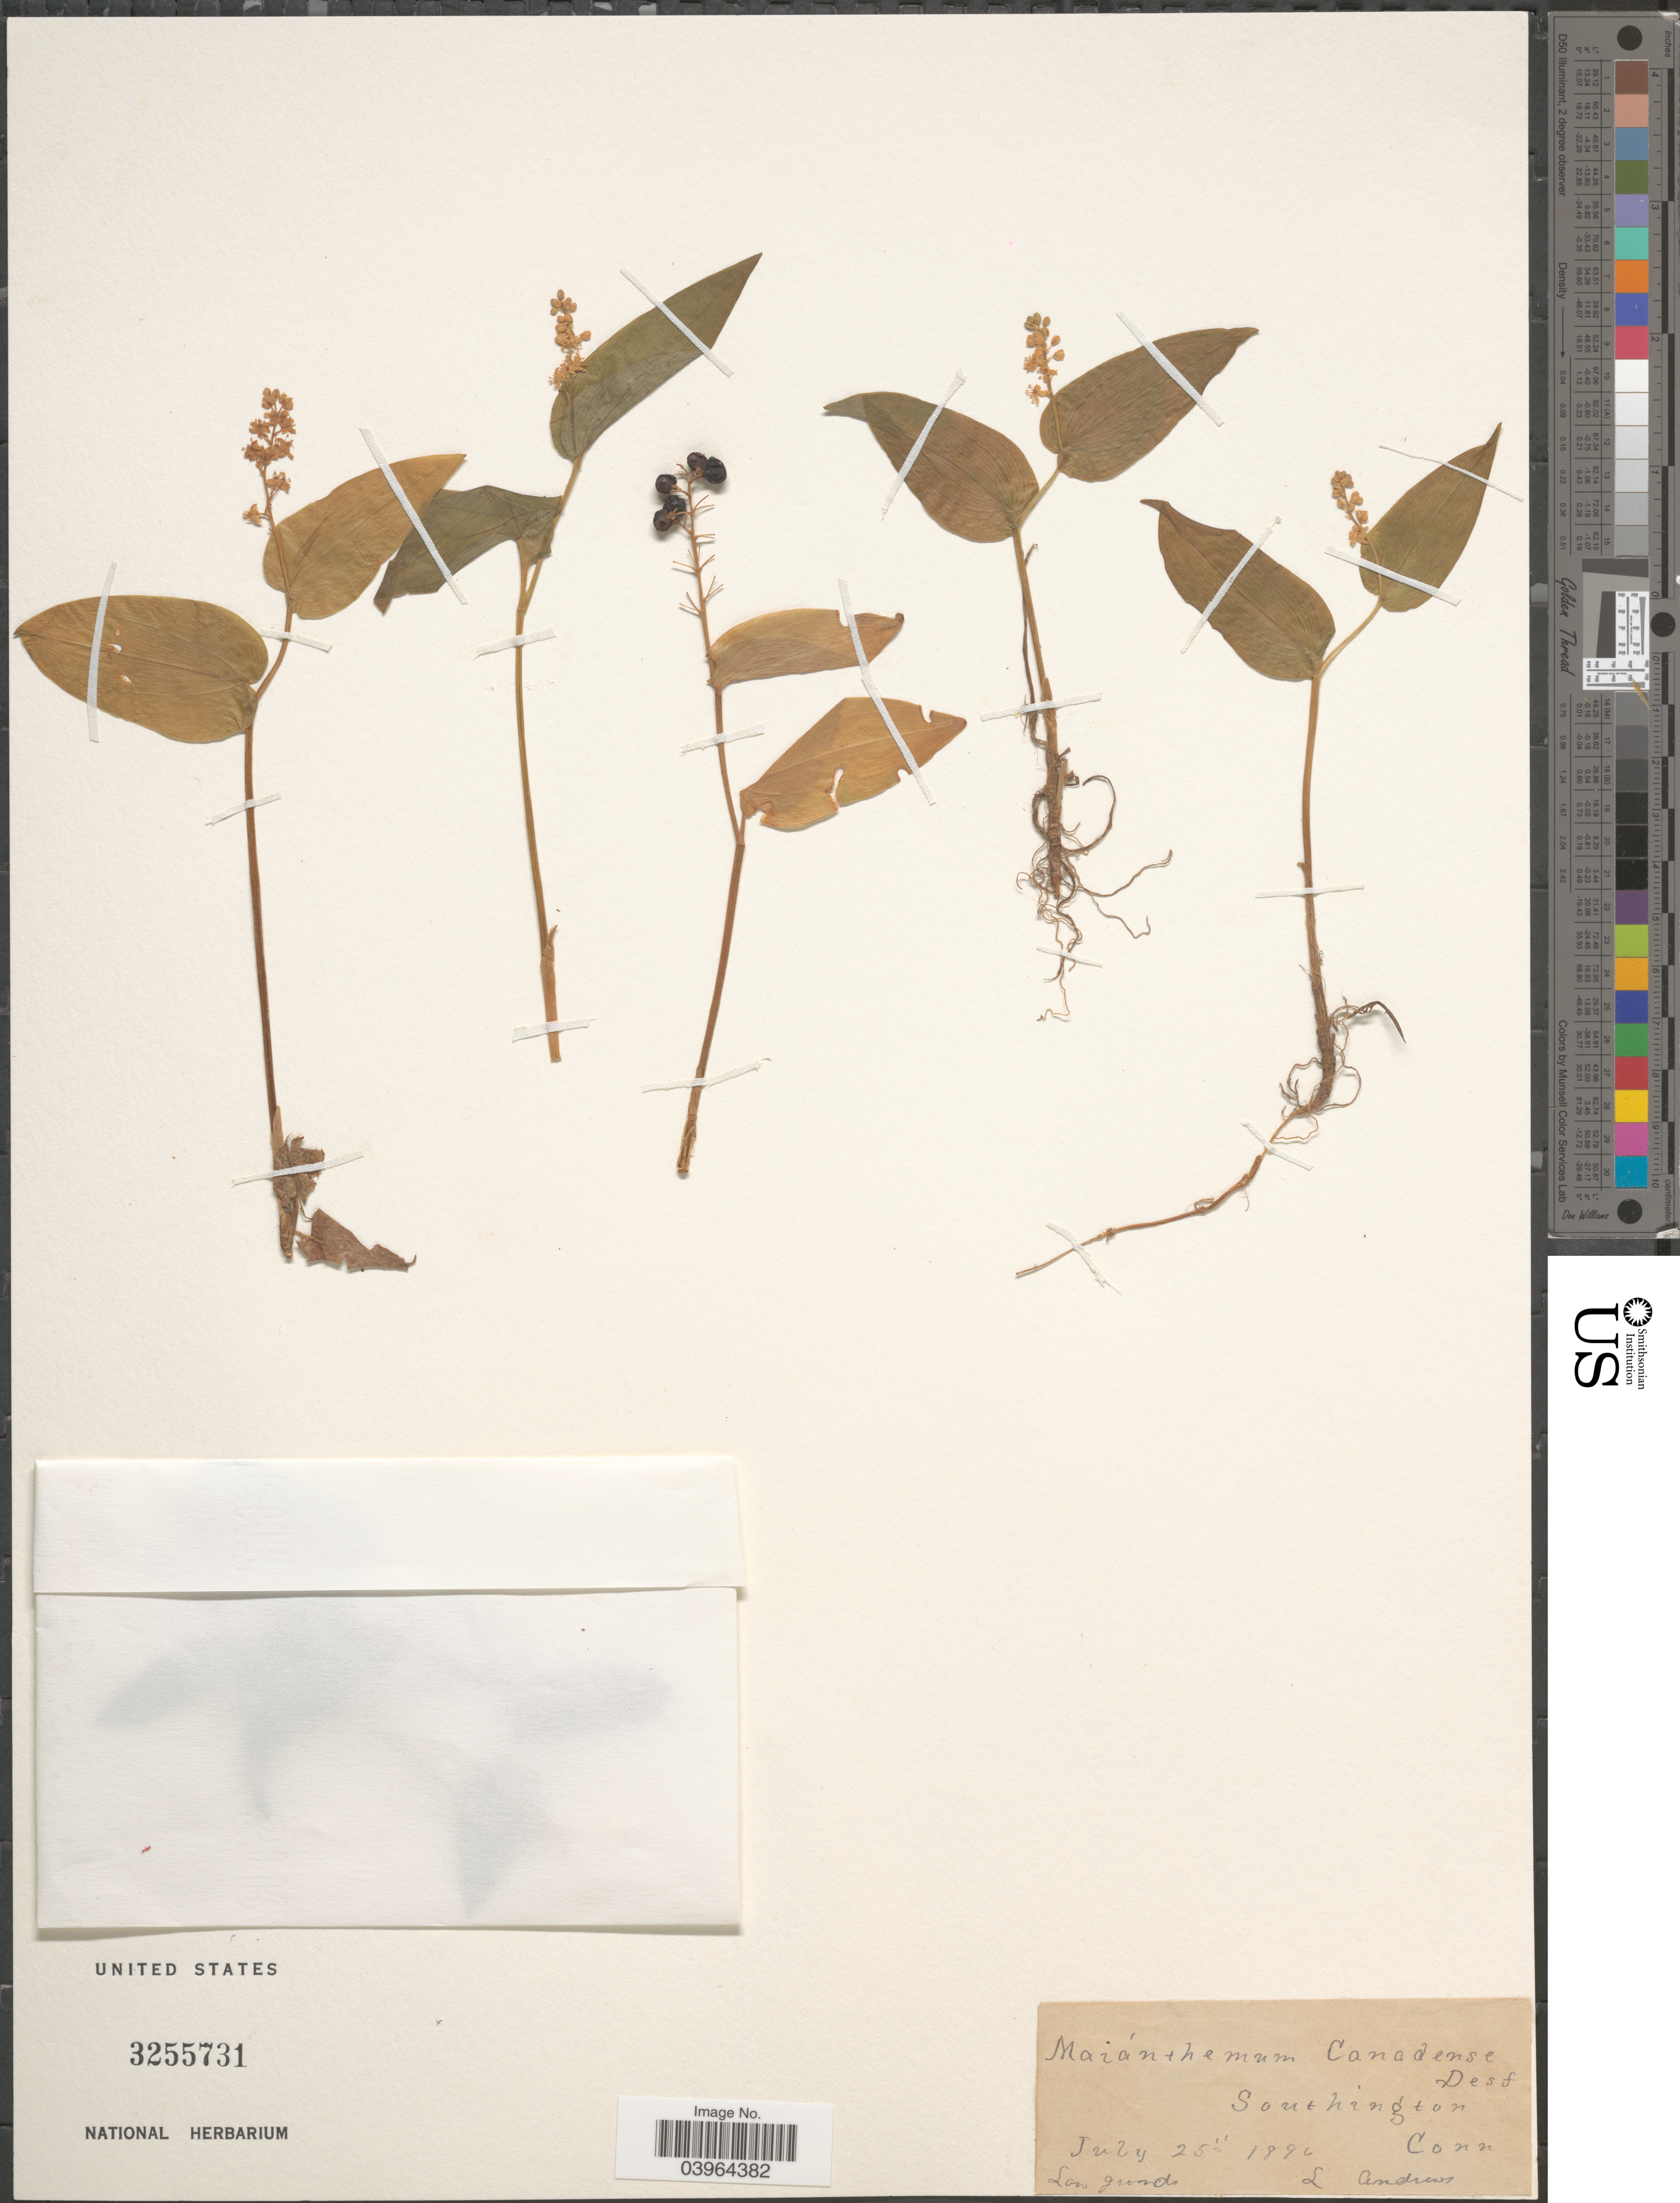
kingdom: Plantae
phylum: Tracheophyta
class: Liliopsida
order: Asparagales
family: Asparagaceae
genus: Maianthemum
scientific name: Maianthemum canadense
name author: Desf.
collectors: L. Andrews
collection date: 1896-07-25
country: United States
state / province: Connecticut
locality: Southington.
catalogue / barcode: US 3255731